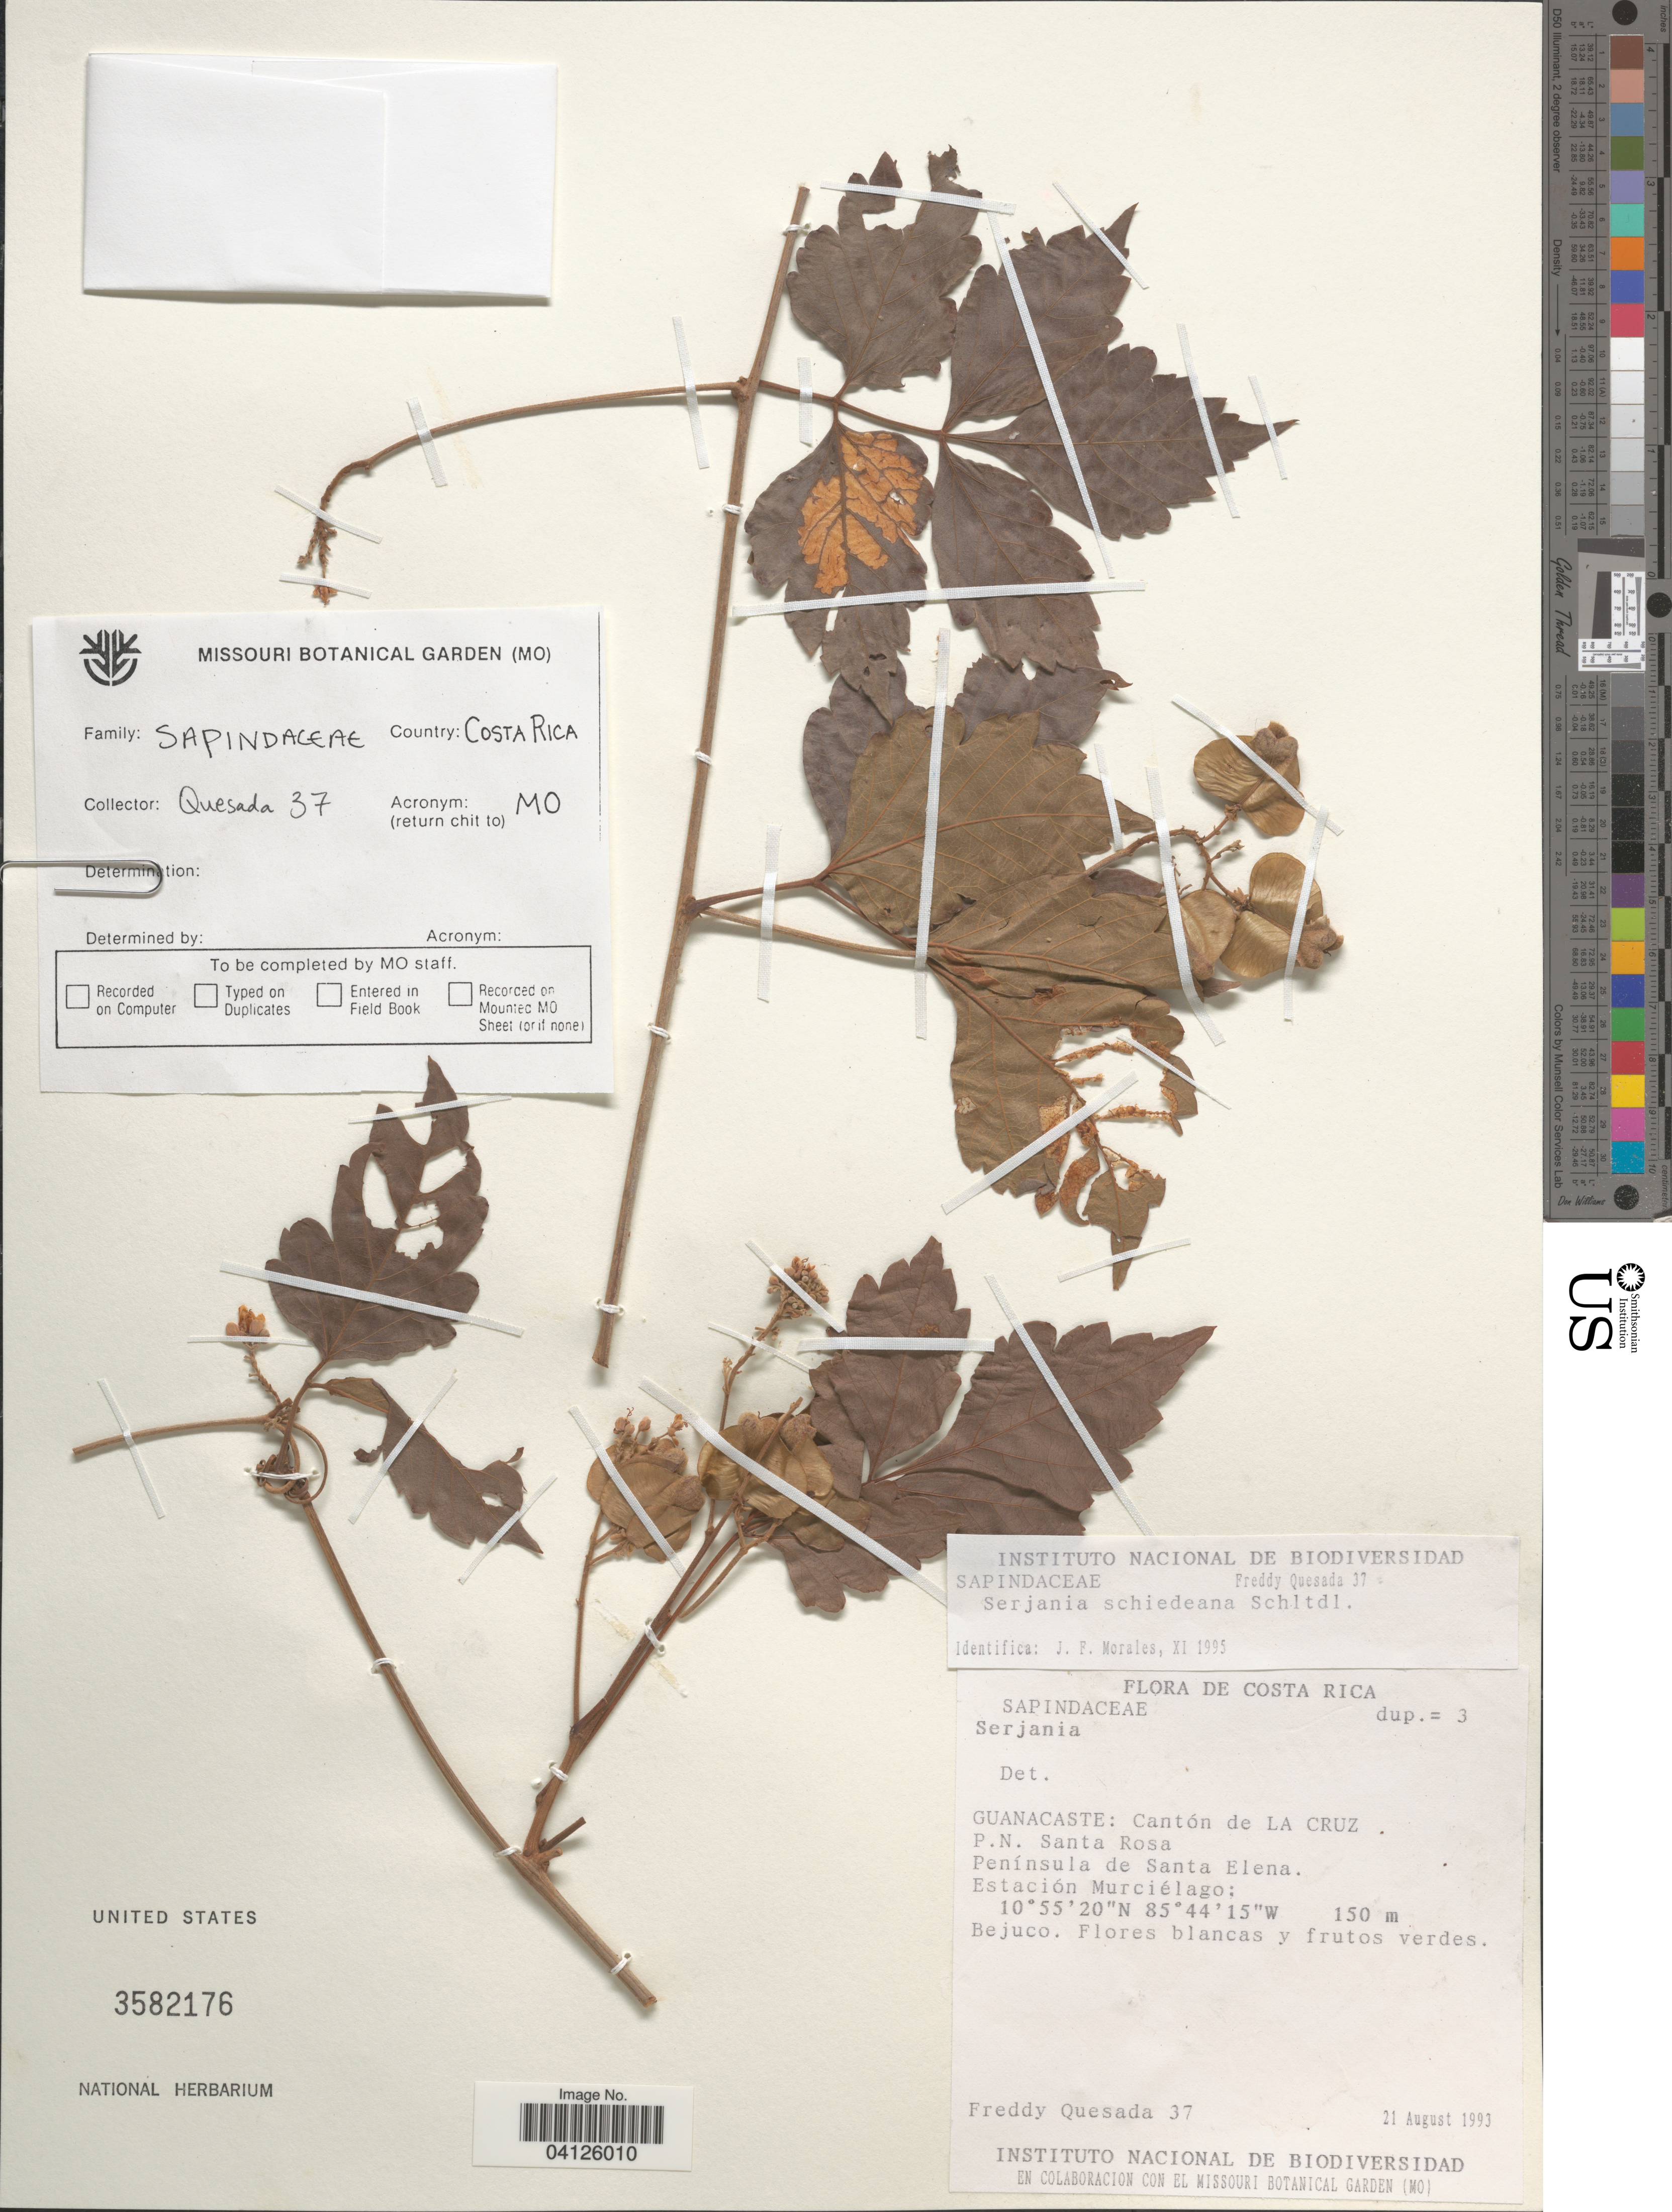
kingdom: Plantae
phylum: Tracheophyta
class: Magnoliopsida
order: Sapindales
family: Sapindaceae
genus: Serjania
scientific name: Serjania lobulata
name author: Standl. & Steyerm.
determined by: Acevedo-Rodriguez, P., (US), Smithsonian Institution - National Museum of Natural History (UNITED STATES)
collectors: F. Quesada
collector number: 37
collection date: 1993-08-21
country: Costa Rica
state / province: Guanacaste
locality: Cantón de La Cruz P. N. Santa Rosa. Península de Santa Elena. Estación Murciélago.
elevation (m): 150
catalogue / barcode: US 3582176